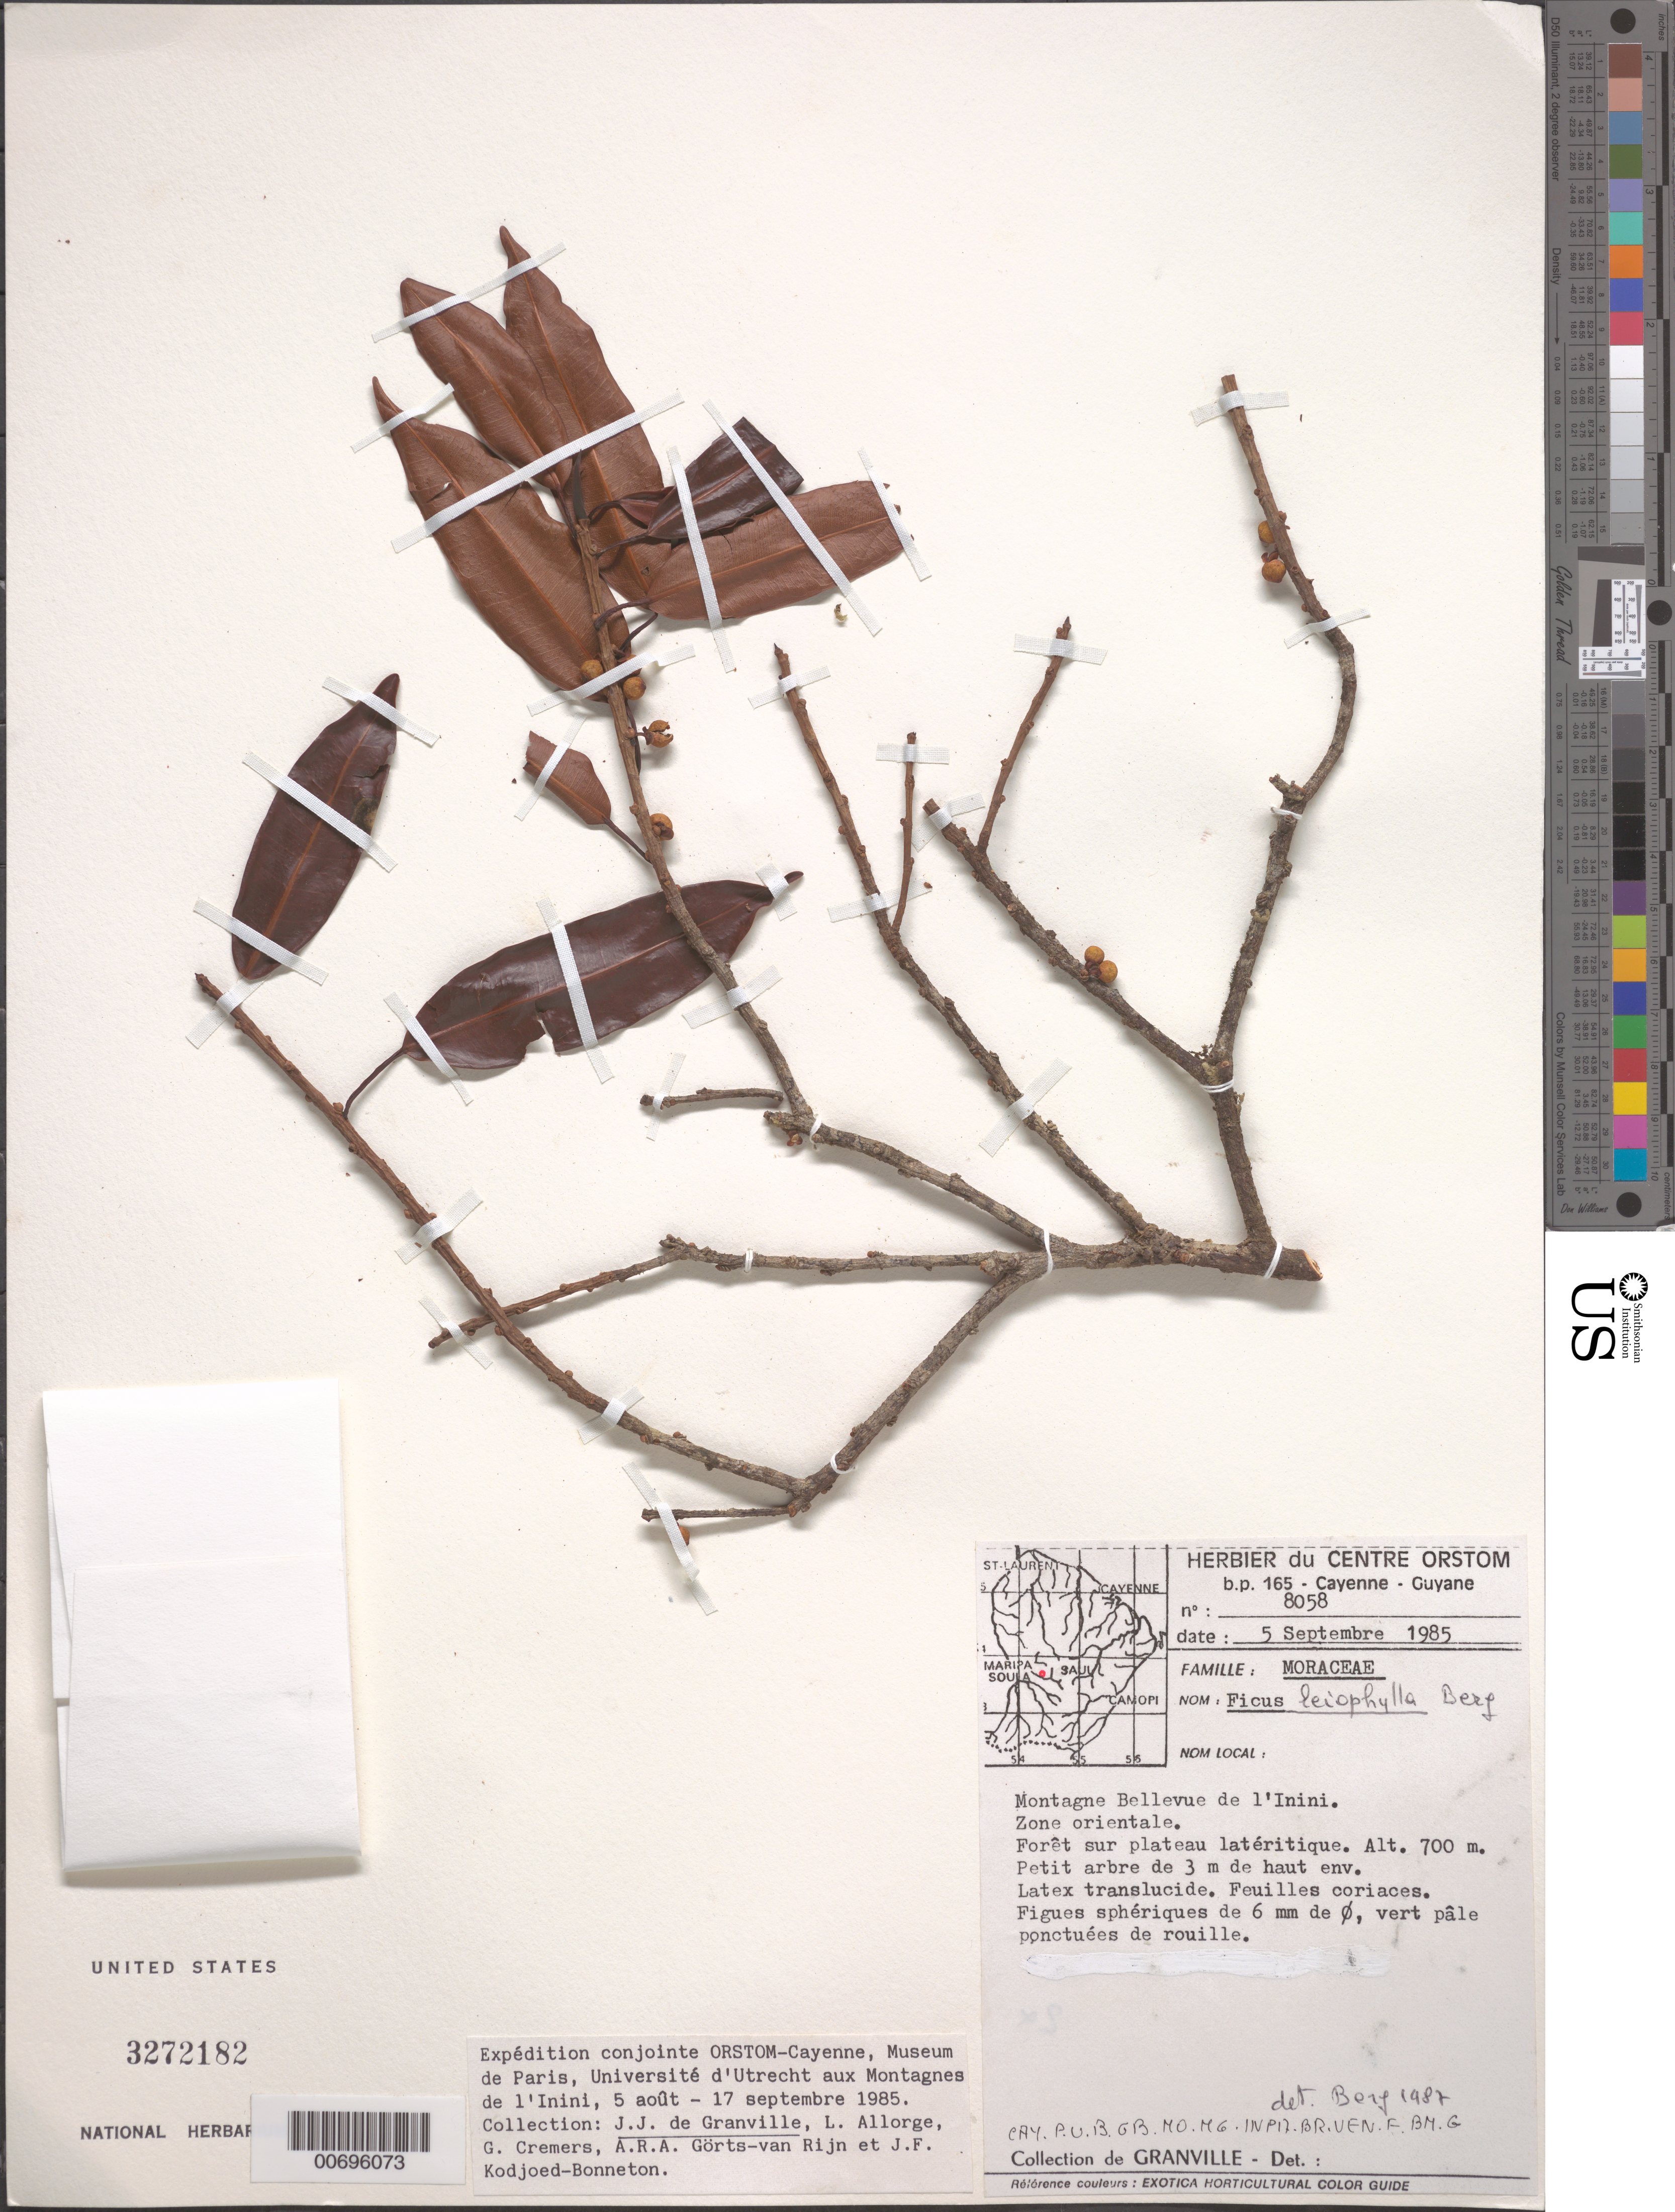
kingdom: Plantae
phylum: Tracheophyta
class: Magnoliopsida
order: Rosales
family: Moraceae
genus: Ficus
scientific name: Ficus leiophylla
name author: C.C. Berg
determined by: Berg, C. C.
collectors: J.-J. de Granville, L. Allorge, G. Cremers, A. .R. A. Görts-van Rijn & J. Kodjoed-Bonneton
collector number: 8058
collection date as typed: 5-Sep-85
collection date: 1985-09-05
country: French Guiana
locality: Montagnes Bellevue de l'Inini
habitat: Forêt sur plateau latéritique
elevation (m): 700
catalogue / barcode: US 3272182